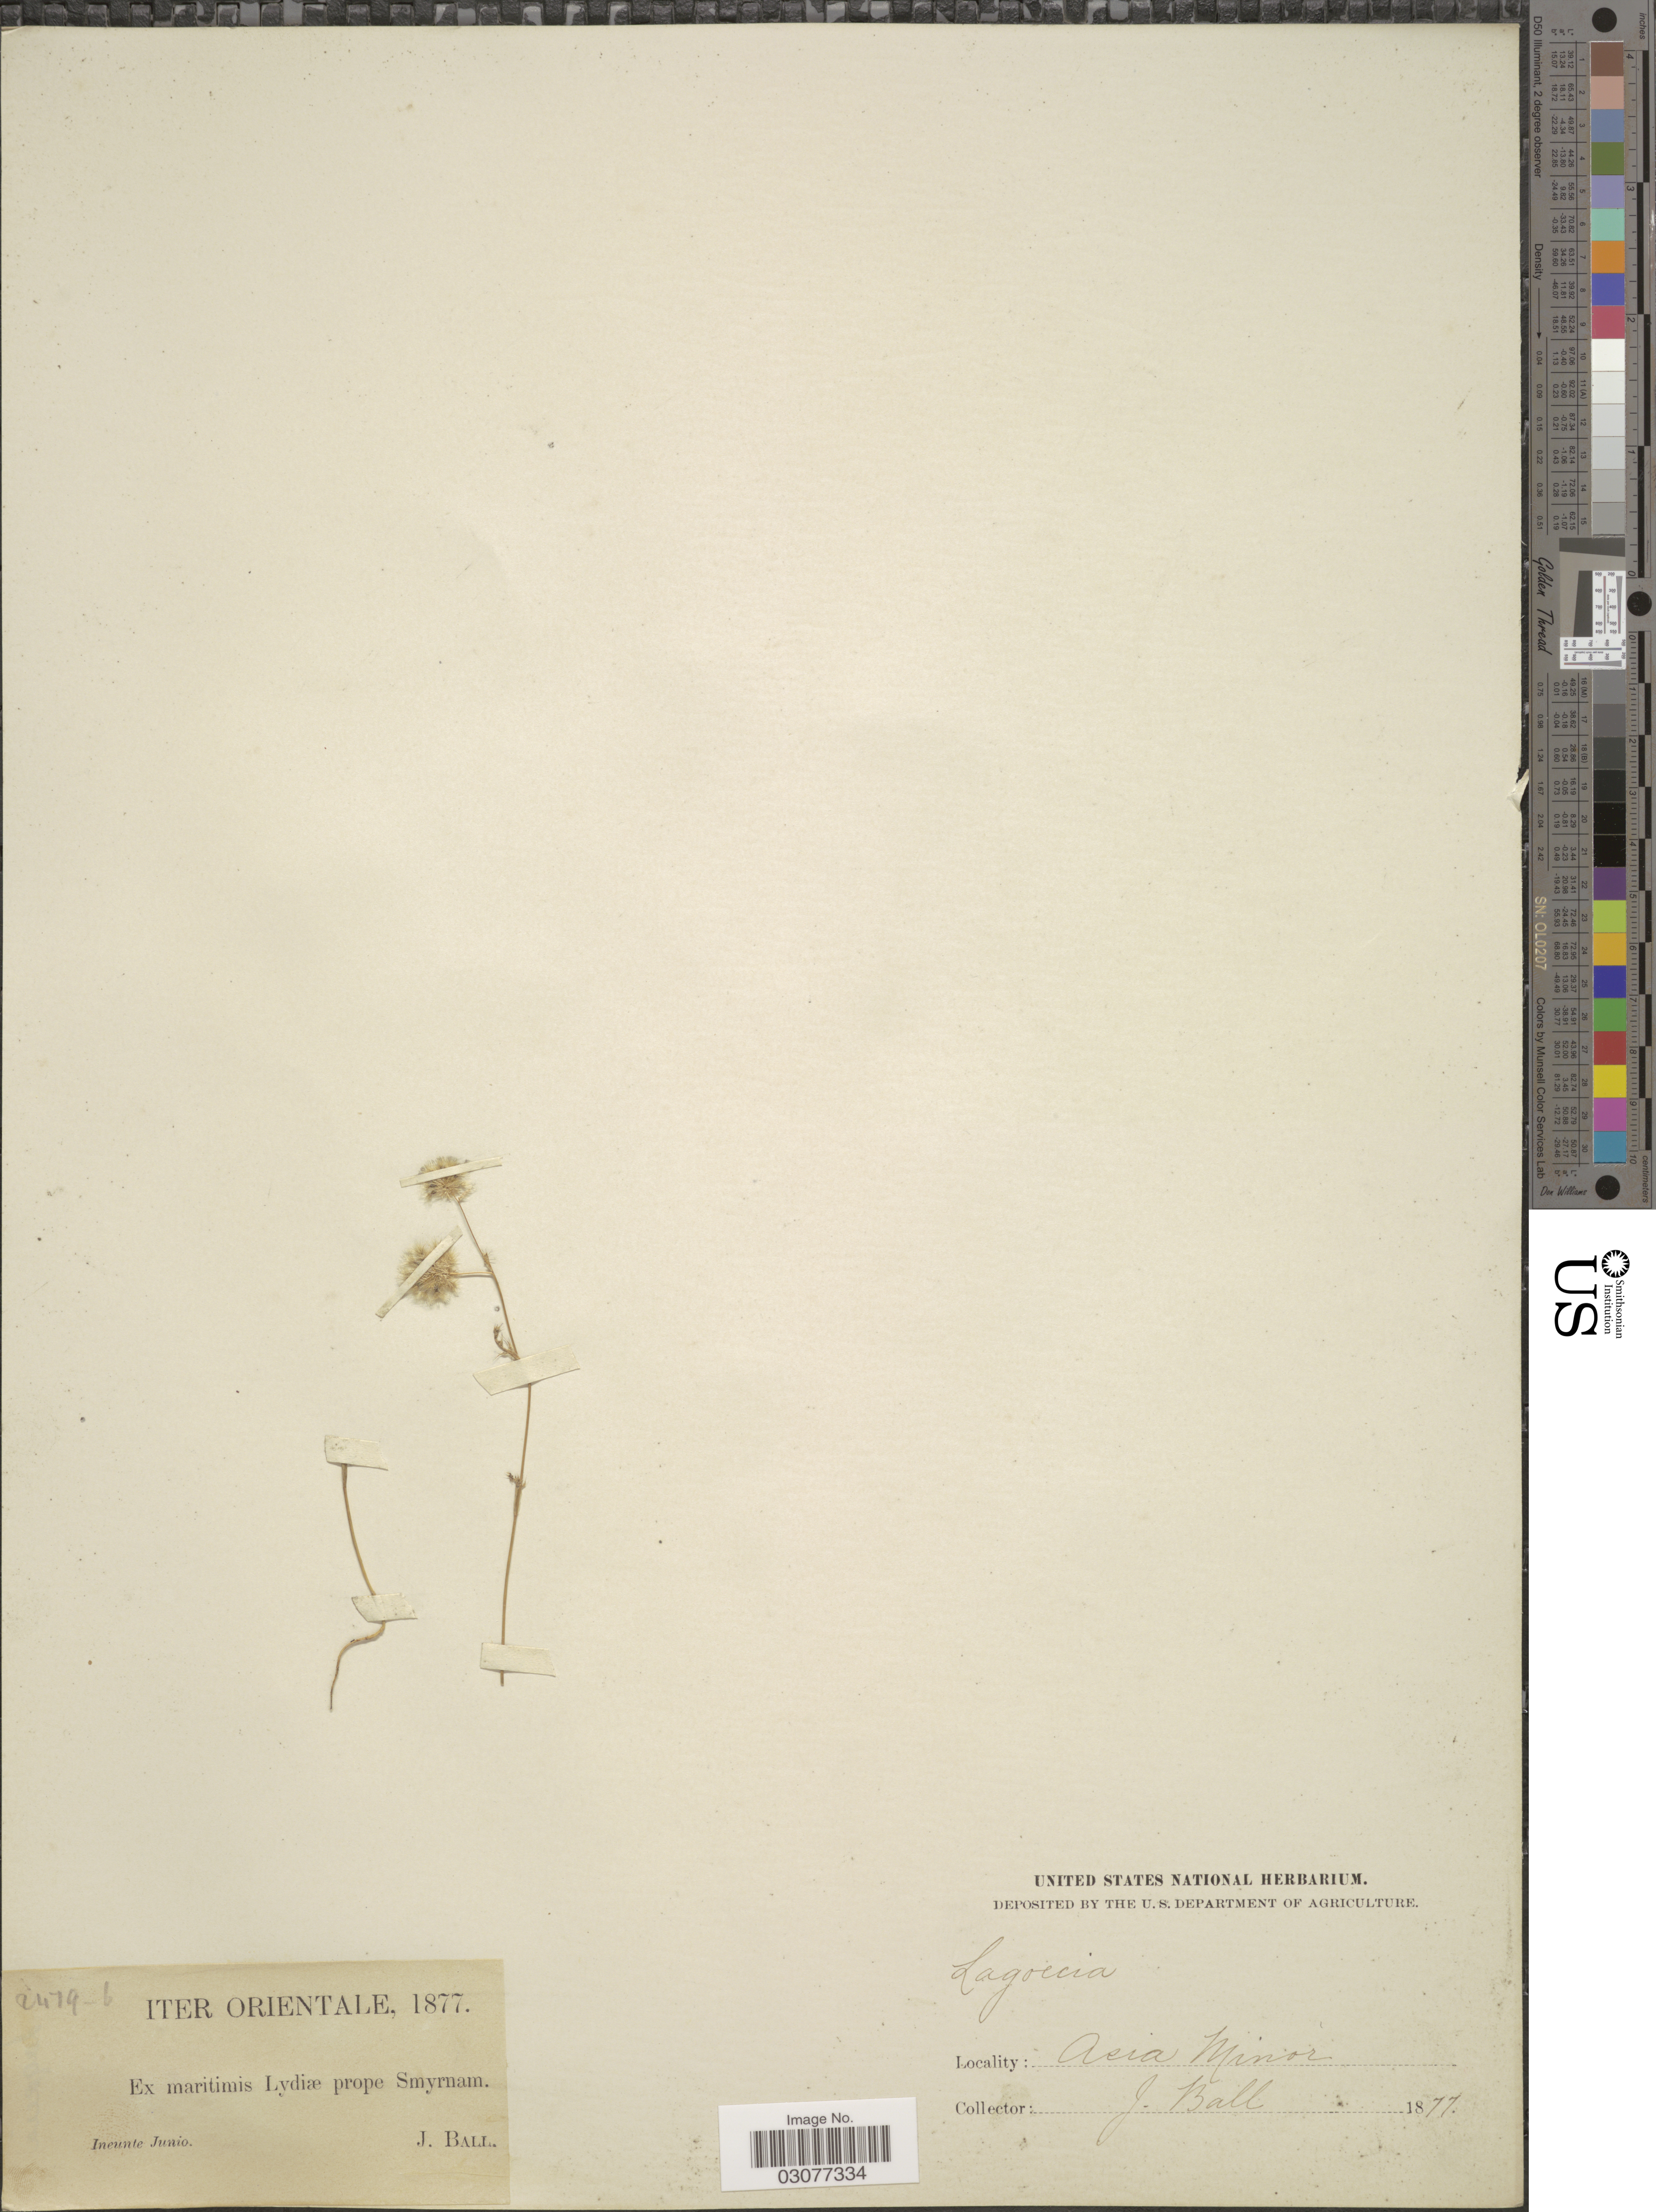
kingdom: Plantae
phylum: Tracheophyta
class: Magnoliopsida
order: Apiales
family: Apiaceae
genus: Lagoecia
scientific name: Lagoecia sp.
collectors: J. Ball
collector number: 2479-6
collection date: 1877-06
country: Turkey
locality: Iter Orientale, Ex maritimis Lydiæ prope Smyrnam. Asia Minor.